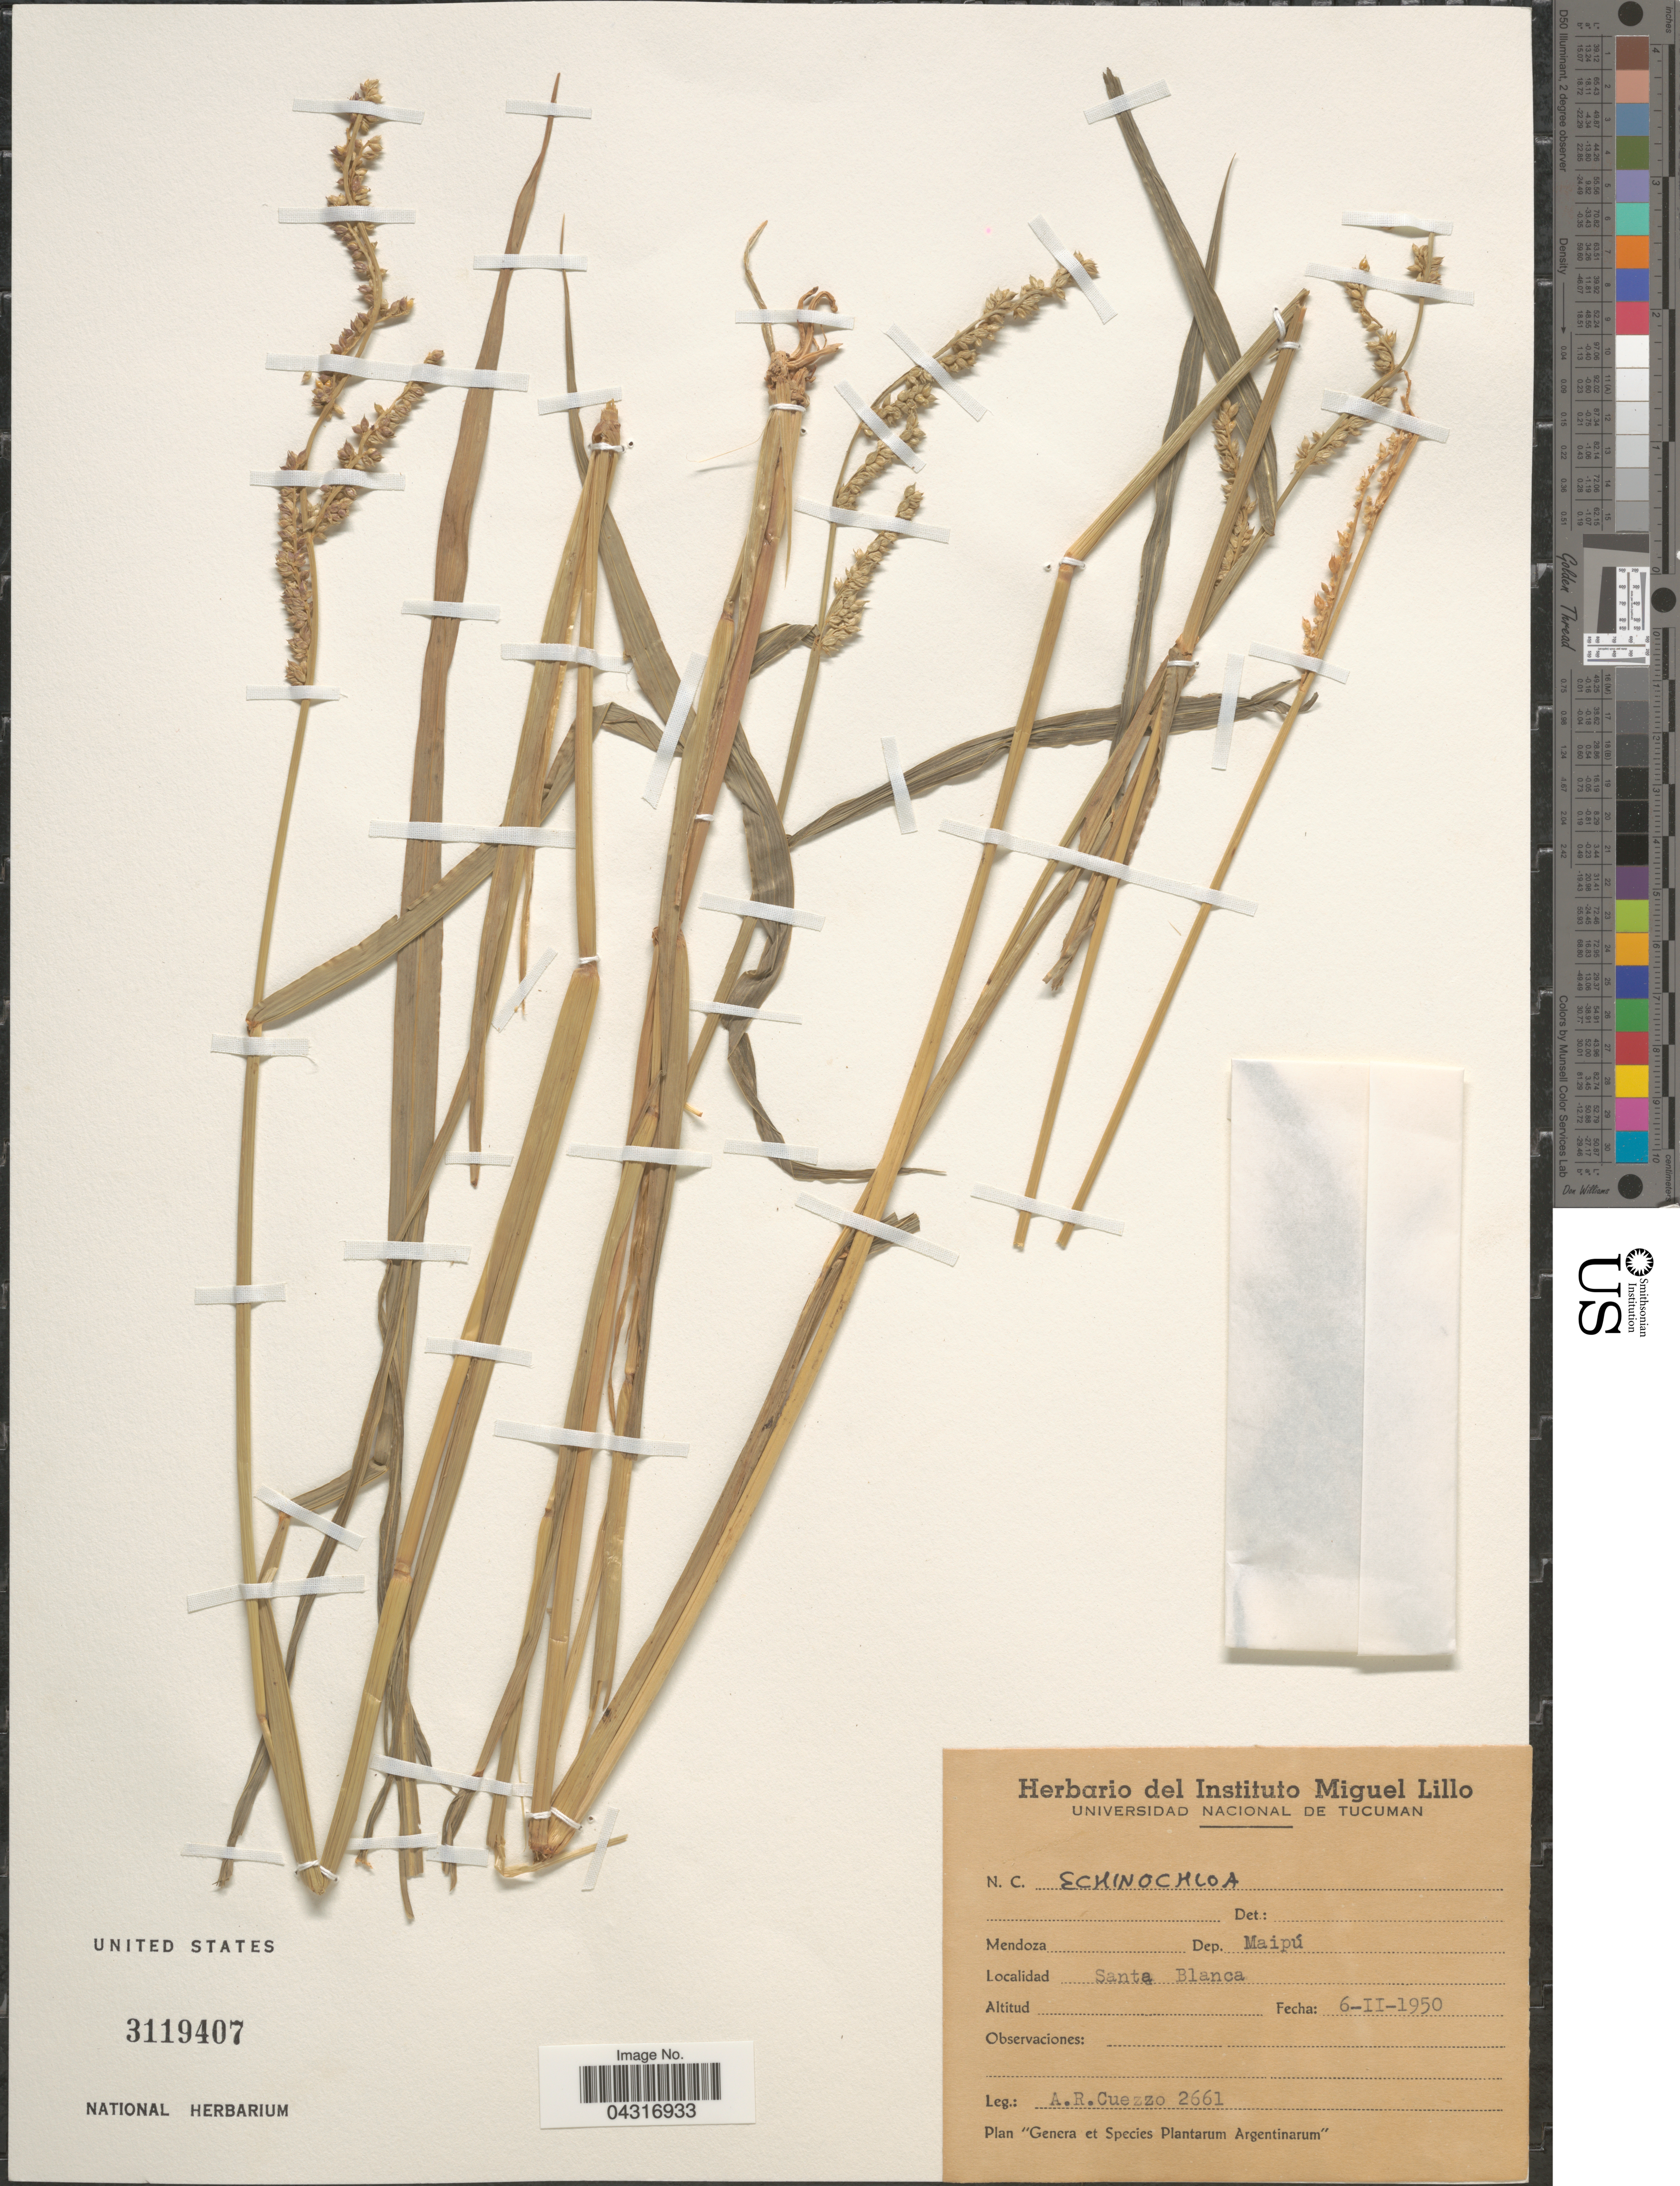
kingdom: Plantae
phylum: Tracheophyta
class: Liliopsida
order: Poales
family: Poaceae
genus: Echinochloa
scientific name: Echinochloa sp.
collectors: A. Cuezzo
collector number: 2661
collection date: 1950-02-06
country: Argentina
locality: Dep. Maipú. Santa Blanca.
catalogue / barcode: US 3119407